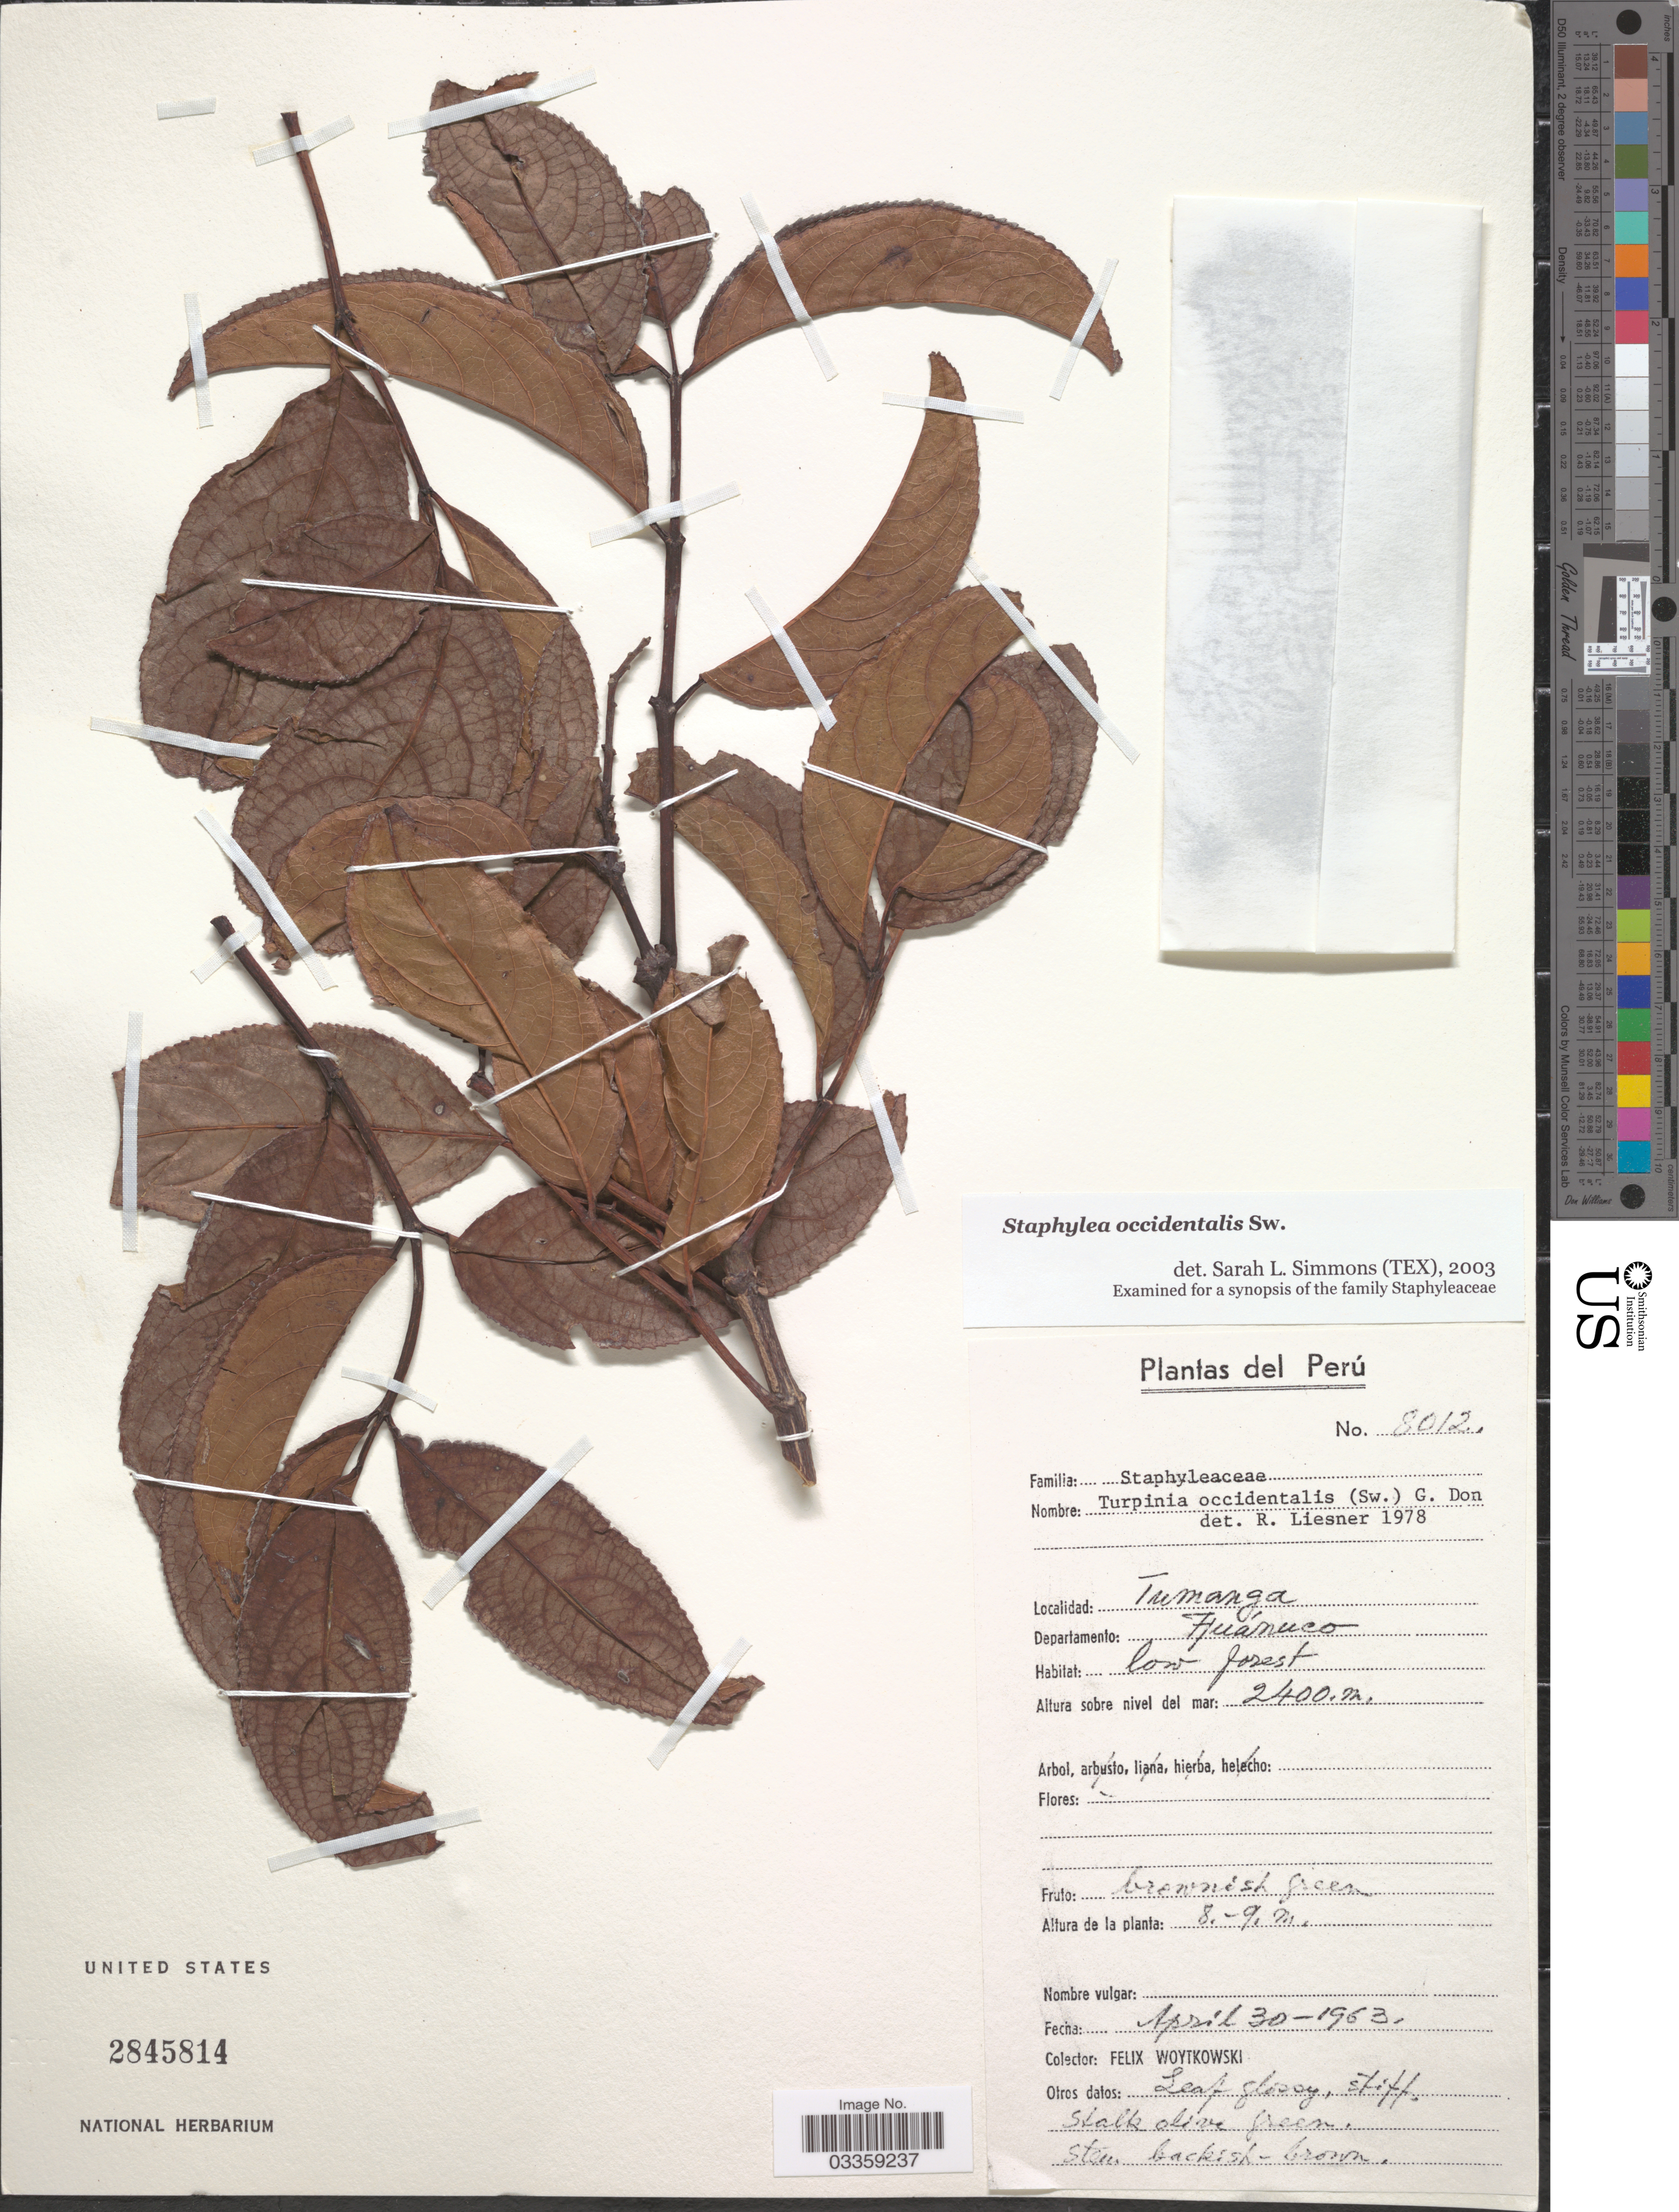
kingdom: Plantae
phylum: Tracheophyta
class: Magnoliopsida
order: Crossosomatales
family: Staphyleaceae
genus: Turpinia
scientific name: Turpinia occidentalis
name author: (Sw.) G. Don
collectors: F. Woytkowski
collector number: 8012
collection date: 1963-04-30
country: Peru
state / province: Huánuco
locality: Tumanga, Departamento: Huánuco.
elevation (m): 2400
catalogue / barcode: US 2845814